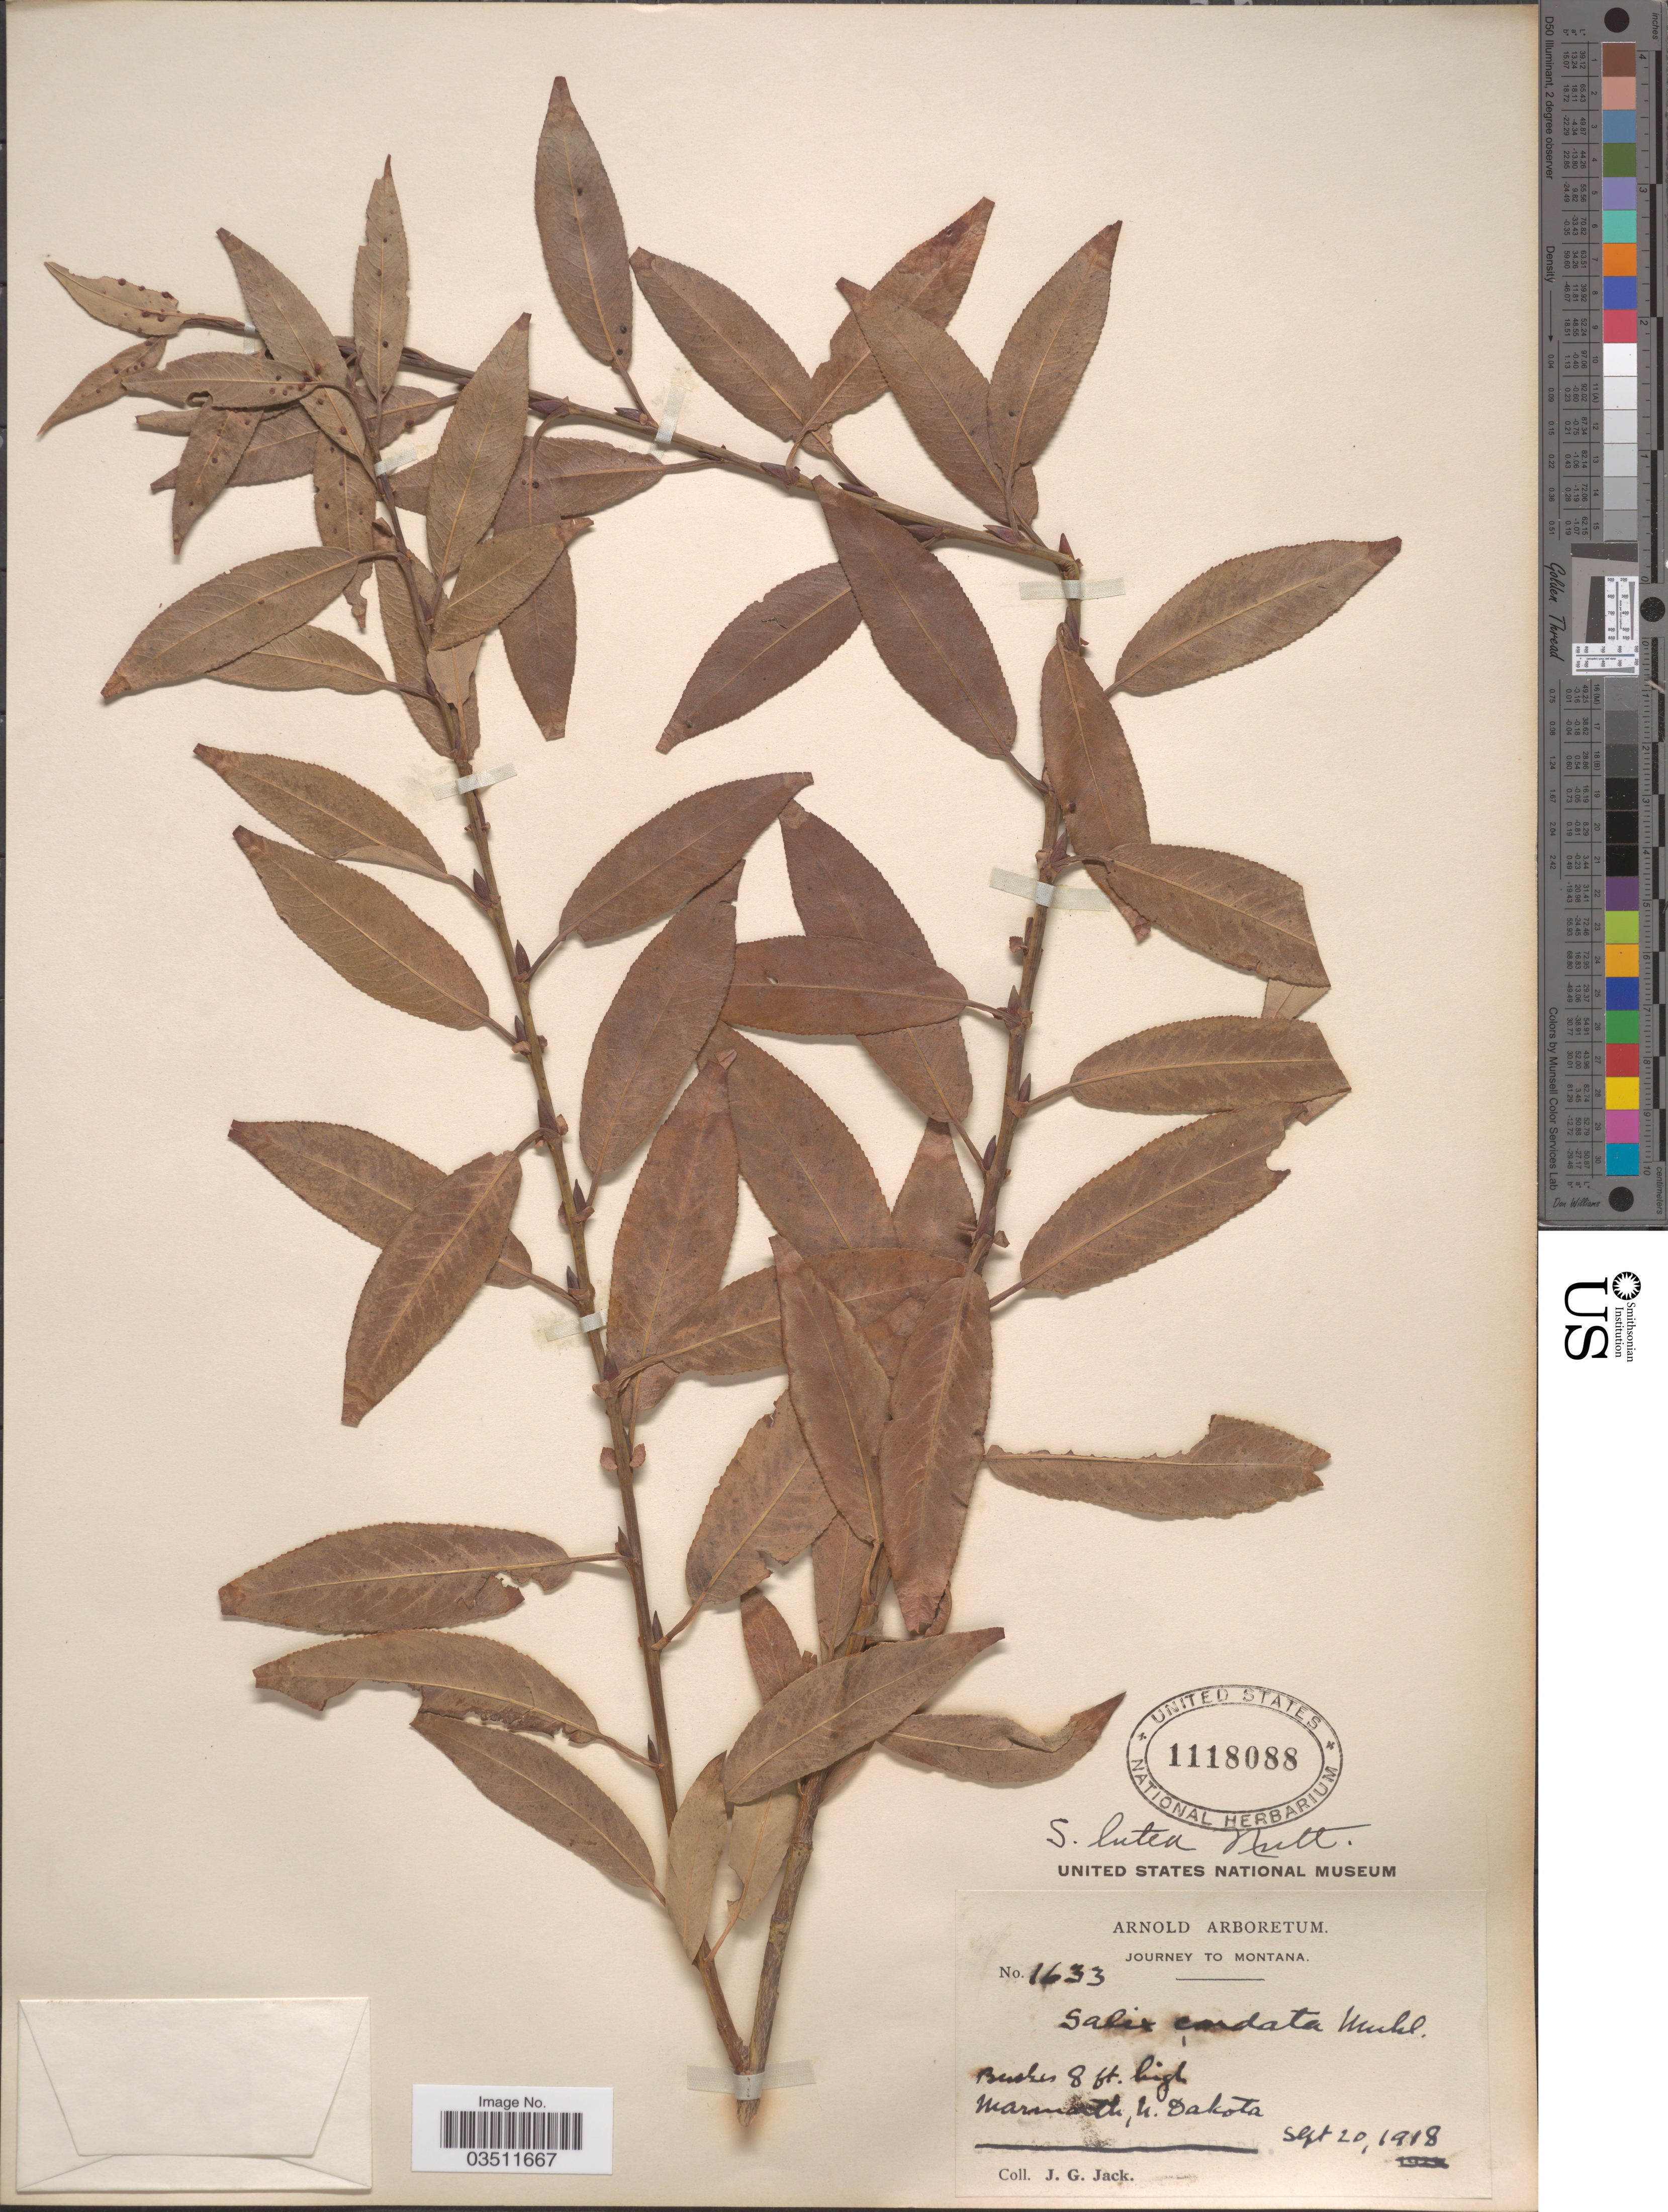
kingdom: Plantae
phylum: Tracheophyta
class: Magnoliopsida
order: Malpighiales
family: Salicaceae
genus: Salix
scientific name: Salix lutea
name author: Nutt.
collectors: J. G. Jack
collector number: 1633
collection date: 1918-09-20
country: United States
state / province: North Dakota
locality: Marmarth.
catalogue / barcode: US 1118088